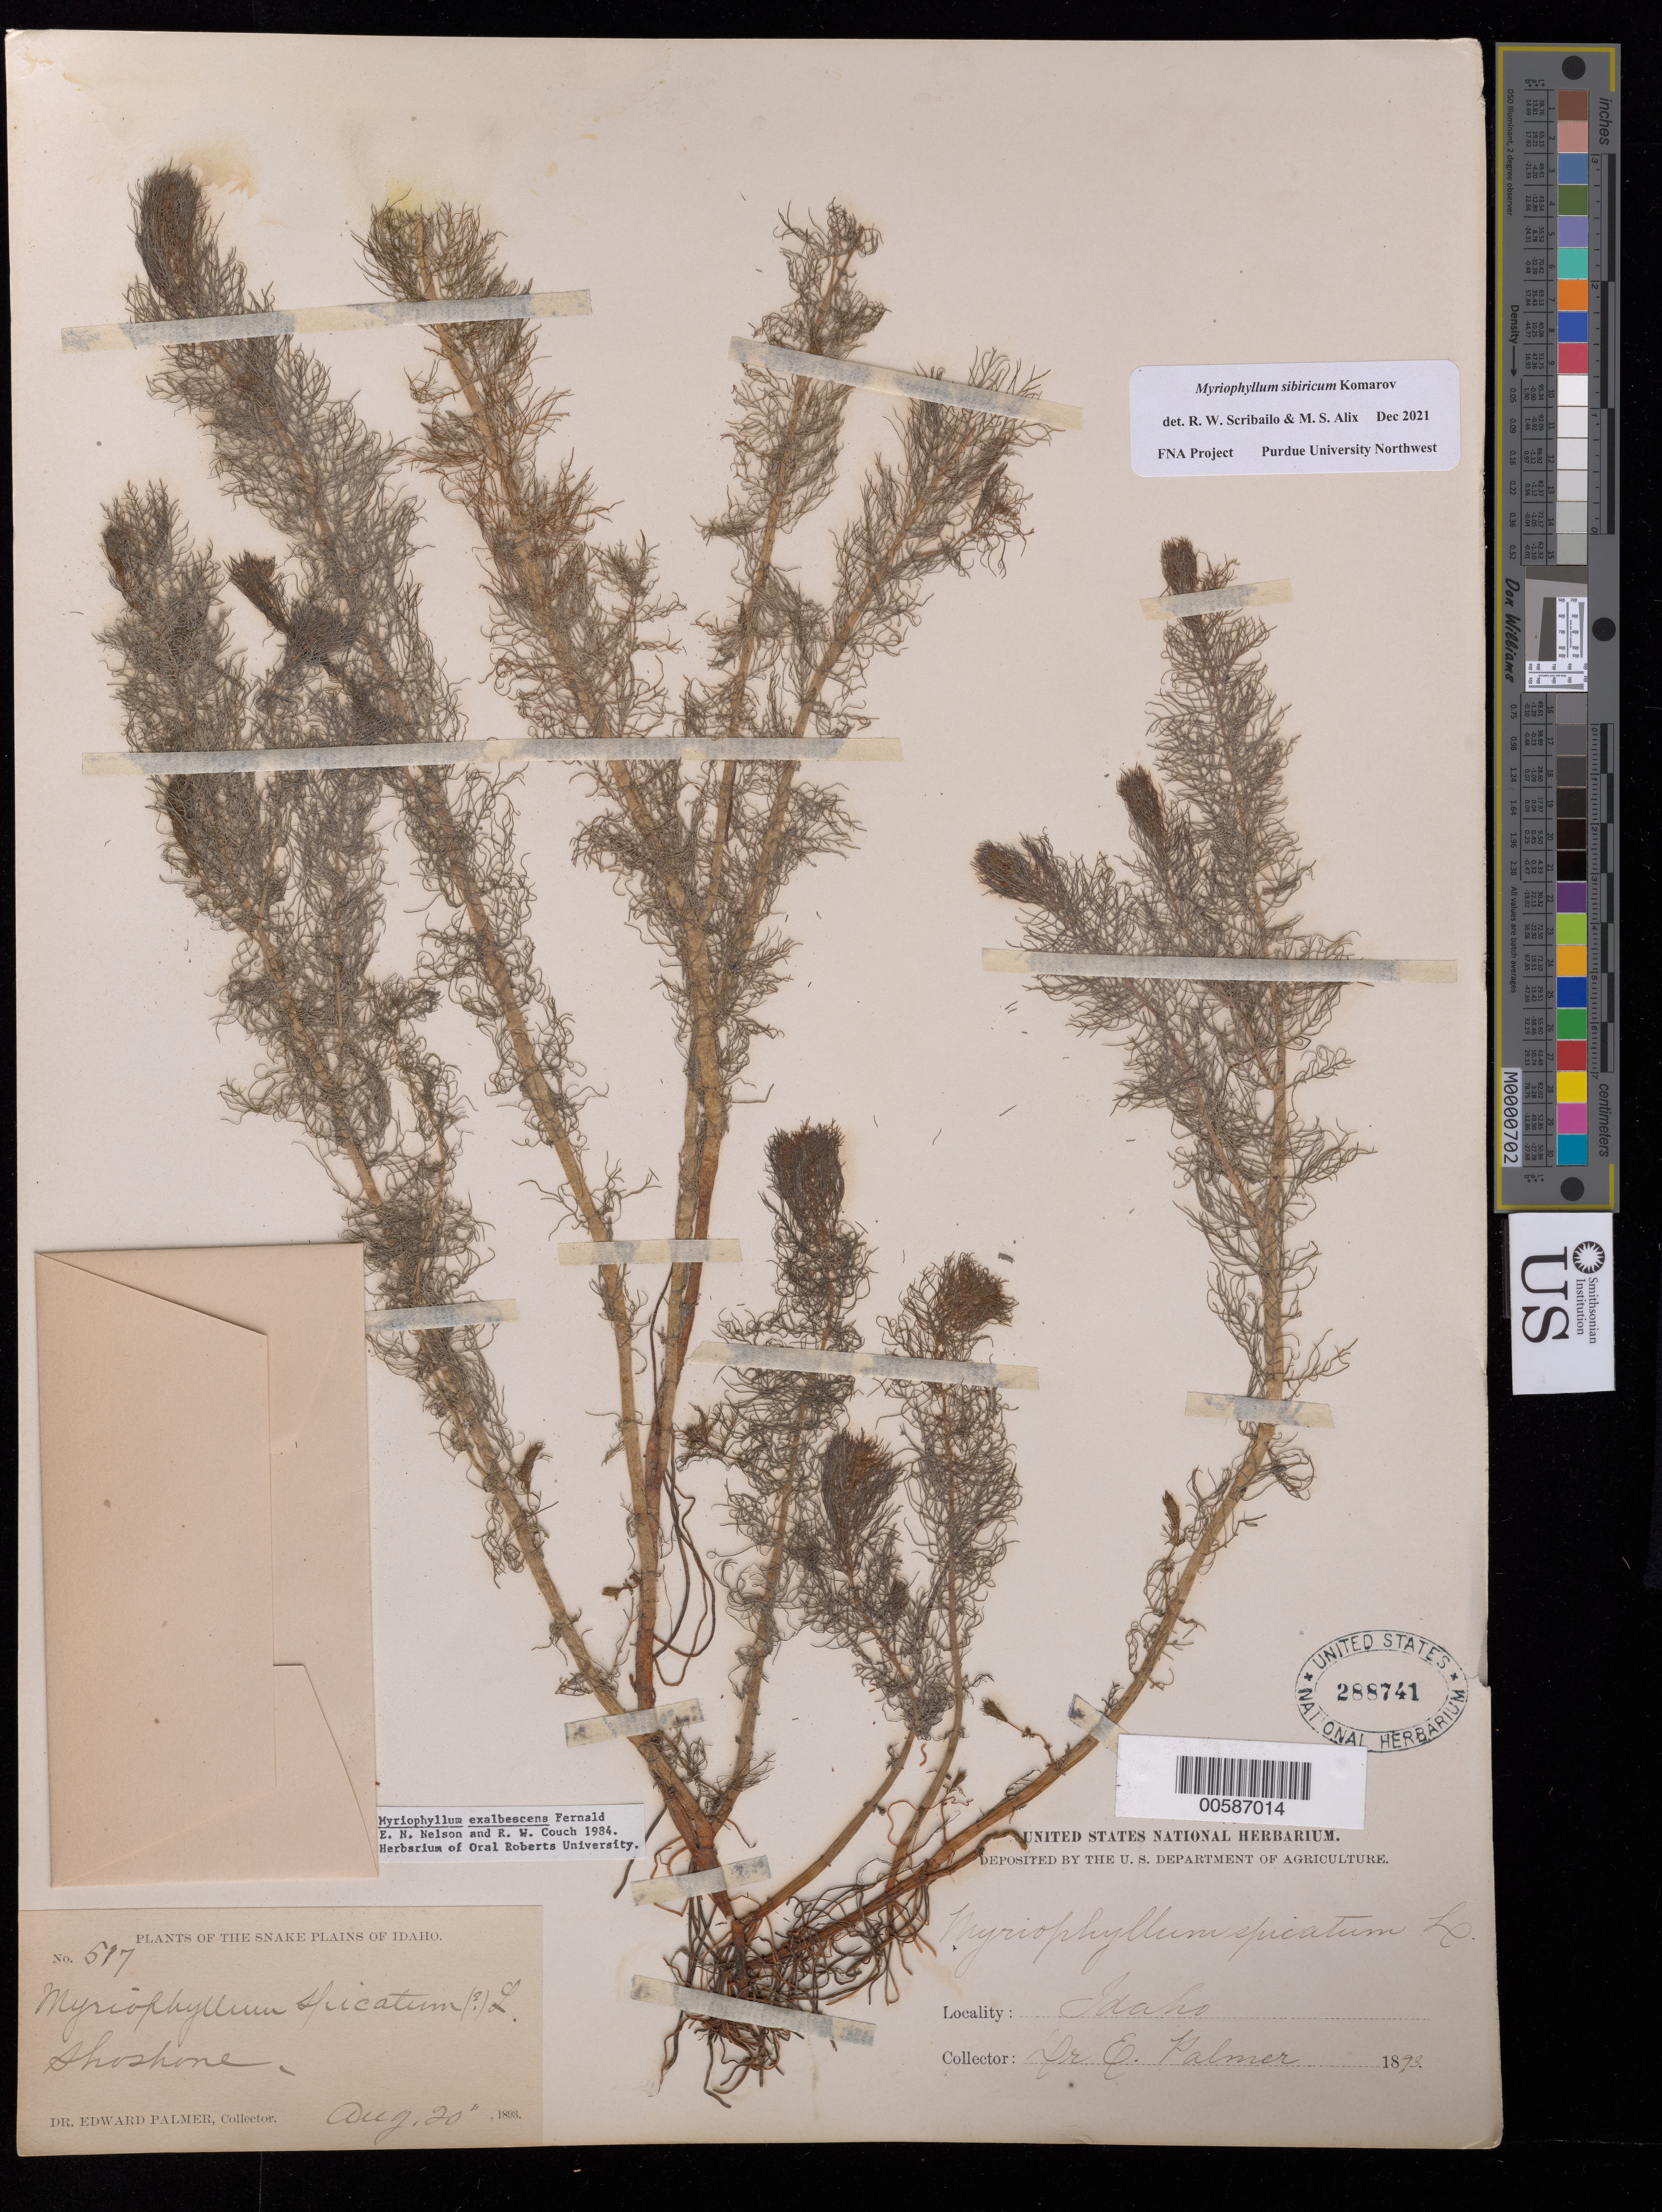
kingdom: Plantae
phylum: Tracheophyta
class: Magnoliopsida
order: Saxifragales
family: Haloragaceae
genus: Myriophyllum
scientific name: Myriophyllum sibiricum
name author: Kom.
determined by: Scribailo, R. W.; Alix, M. S.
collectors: E. Palmer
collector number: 517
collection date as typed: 20 Aug 1893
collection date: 1893-08-20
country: United States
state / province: Idaho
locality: Shoshone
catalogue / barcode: US 288741